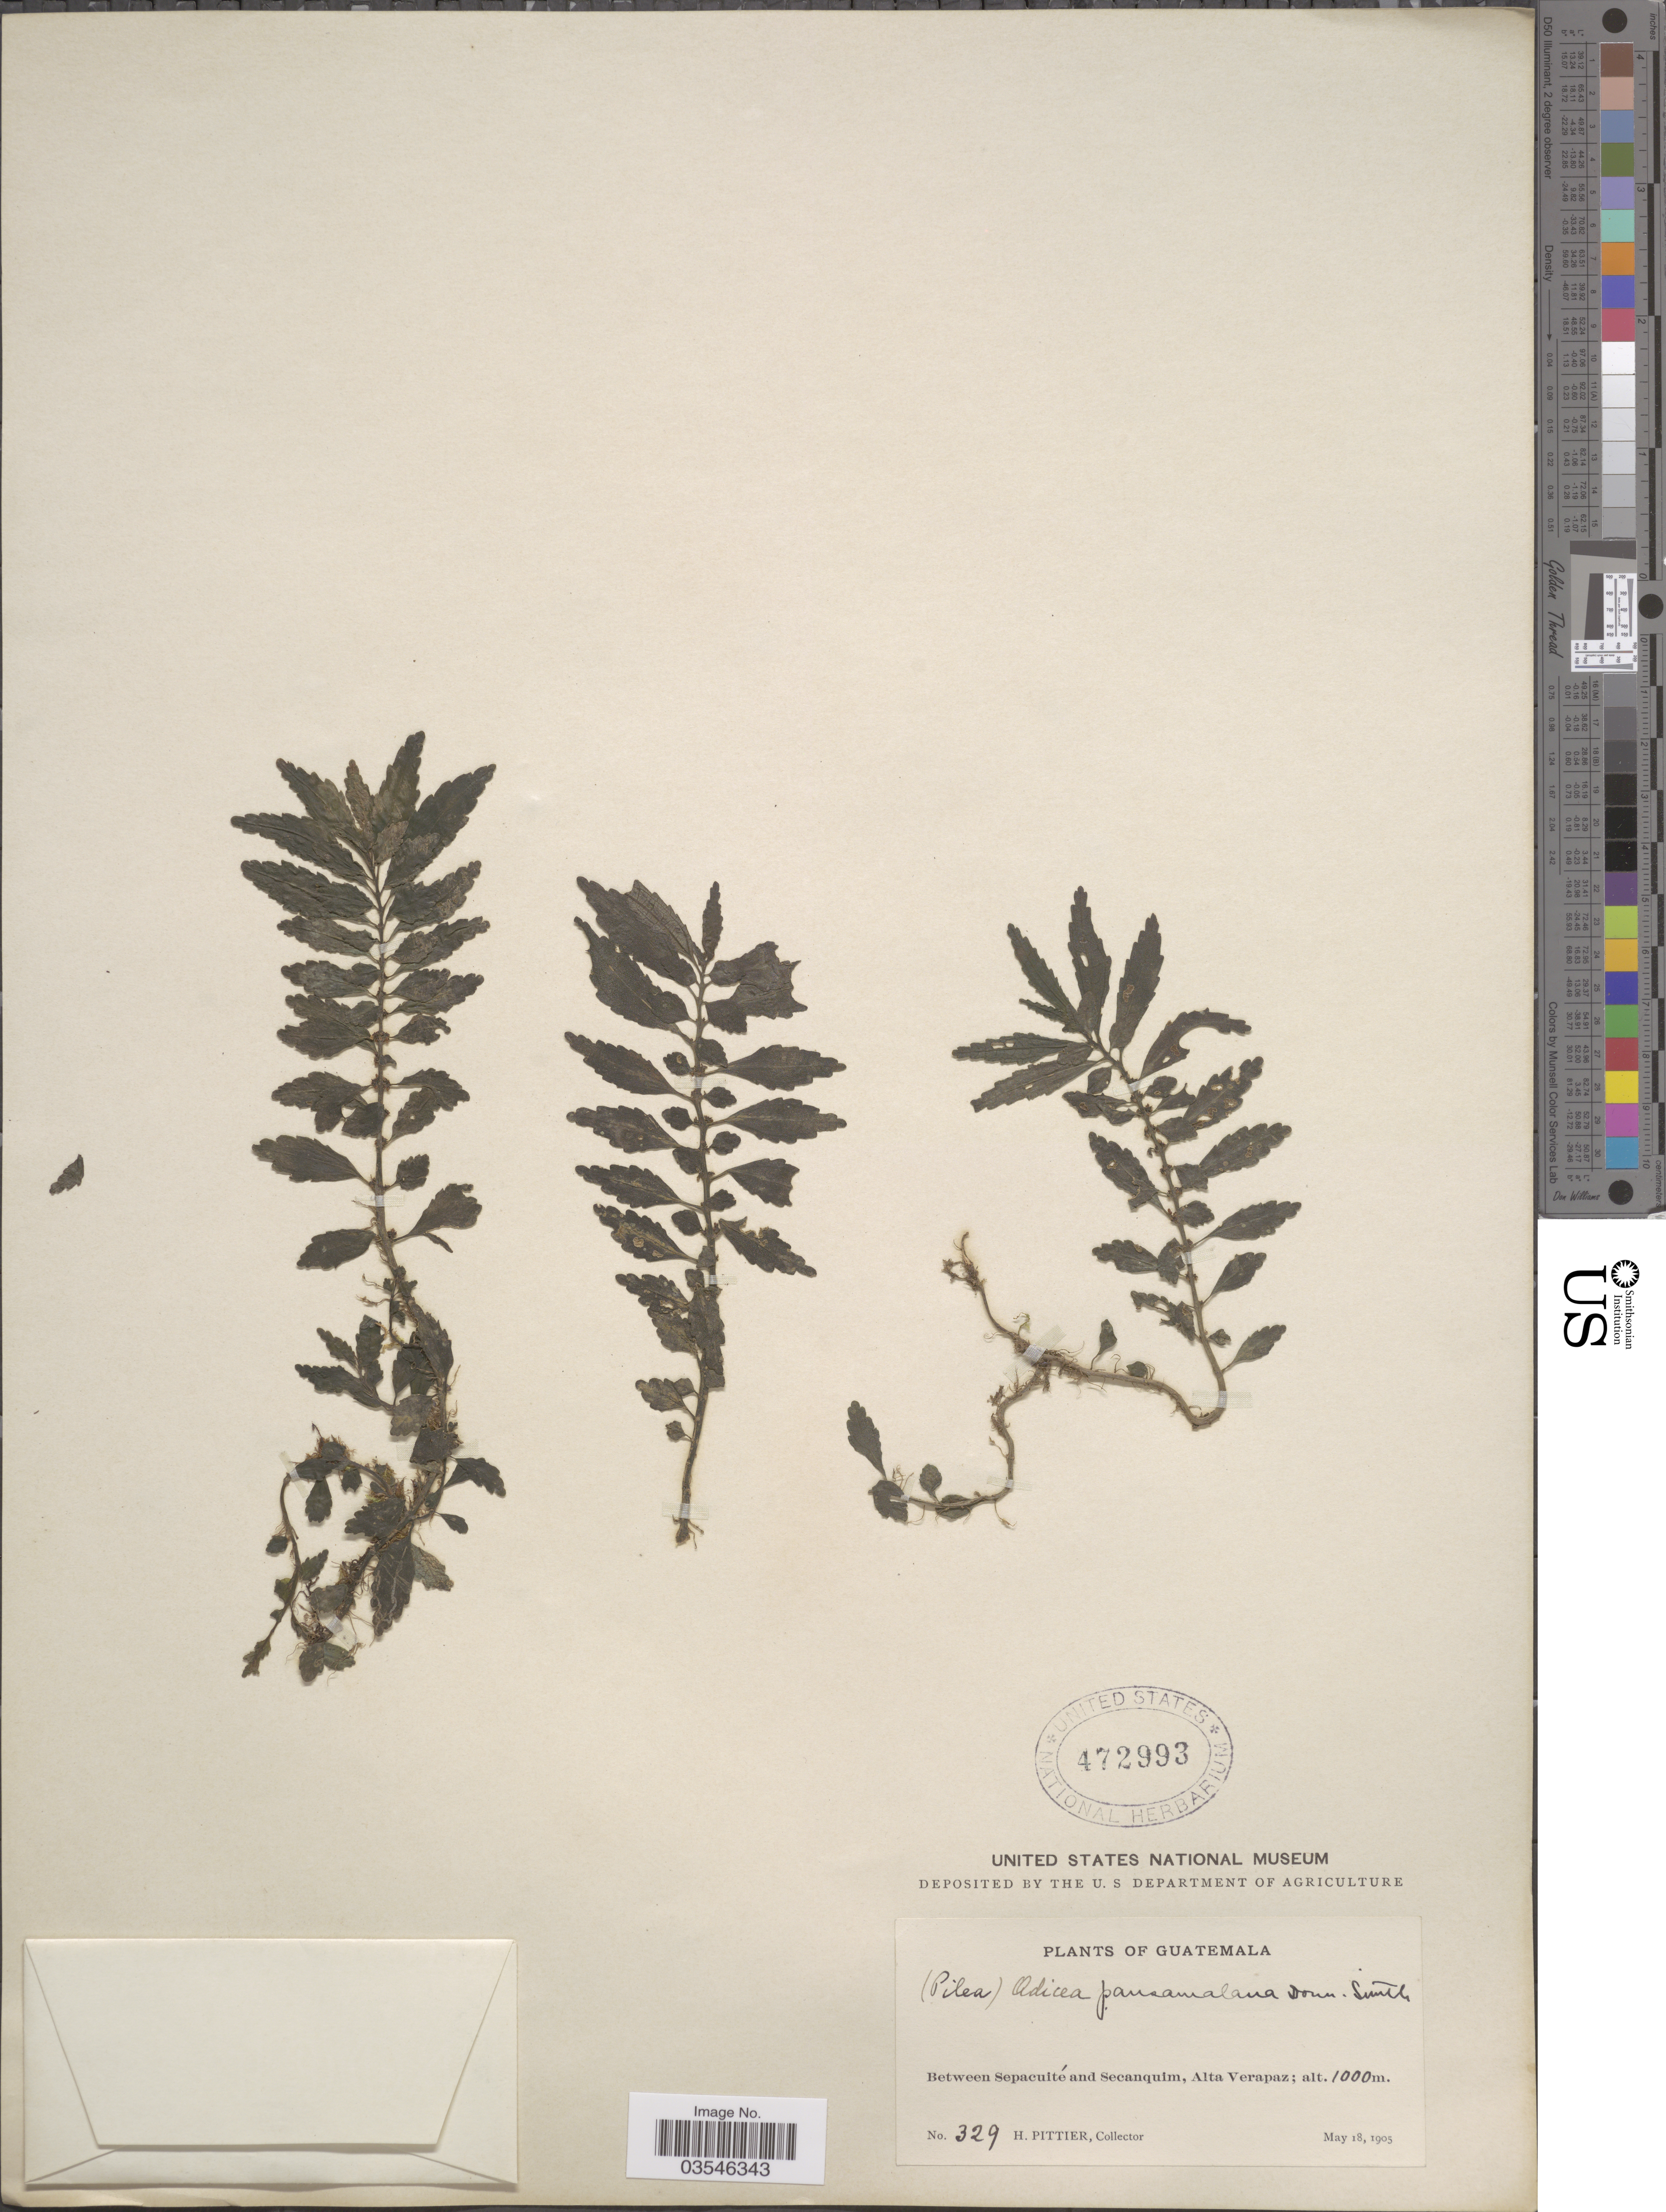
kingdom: Plantae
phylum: Tracheophyta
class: Magnoliopsida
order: Rosales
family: Urticaceae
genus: Pilea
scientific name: Pilea pansamalana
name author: Donn. Sm.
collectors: H. F. Pittier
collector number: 329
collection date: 1905-05-18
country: Guatemala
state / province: Alta Verapaz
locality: Between Sepacuité and Secanquim.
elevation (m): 1000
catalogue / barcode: US 472993